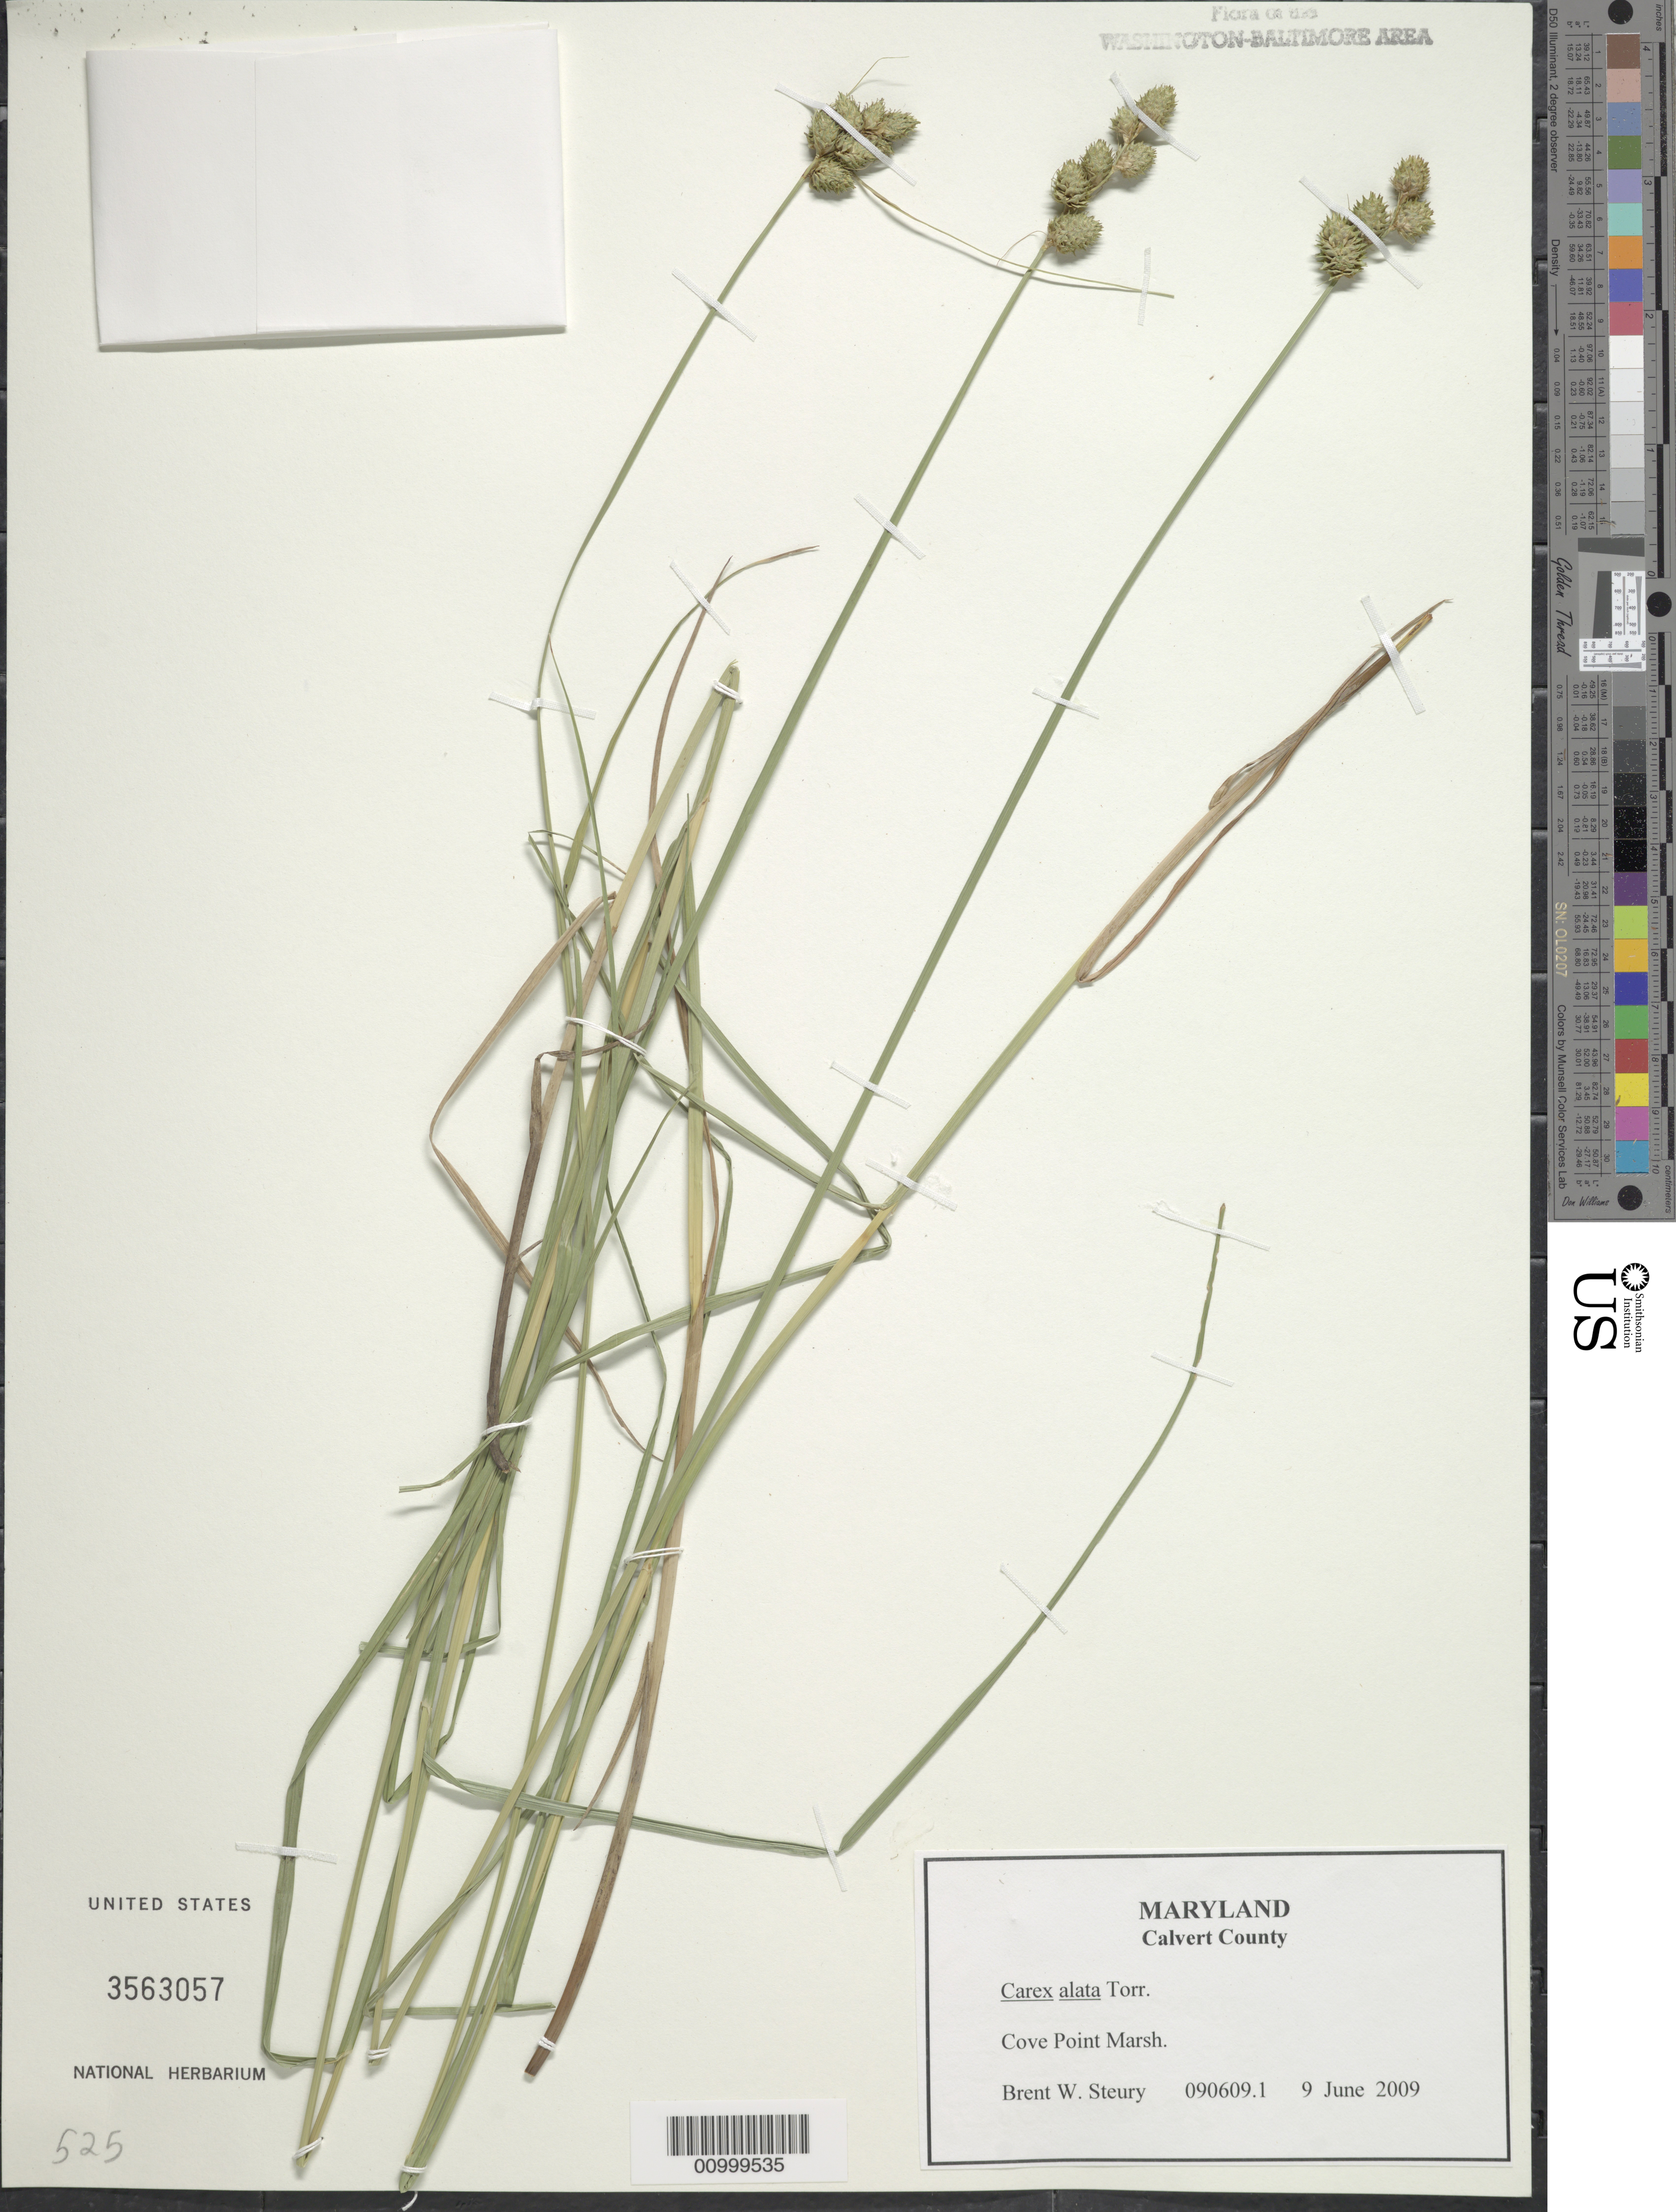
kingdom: Plantae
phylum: Tracheophyta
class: Liliopsida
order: Poales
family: Cyperaceae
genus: Carex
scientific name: Carex alata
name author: Torr.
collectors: B. Steury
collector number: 090609.1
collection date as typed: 9 June 2009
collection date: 2009-06-09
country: United States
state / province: Maryland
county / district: Calvert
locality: Cove Point Marsh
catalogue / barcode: US 3563057